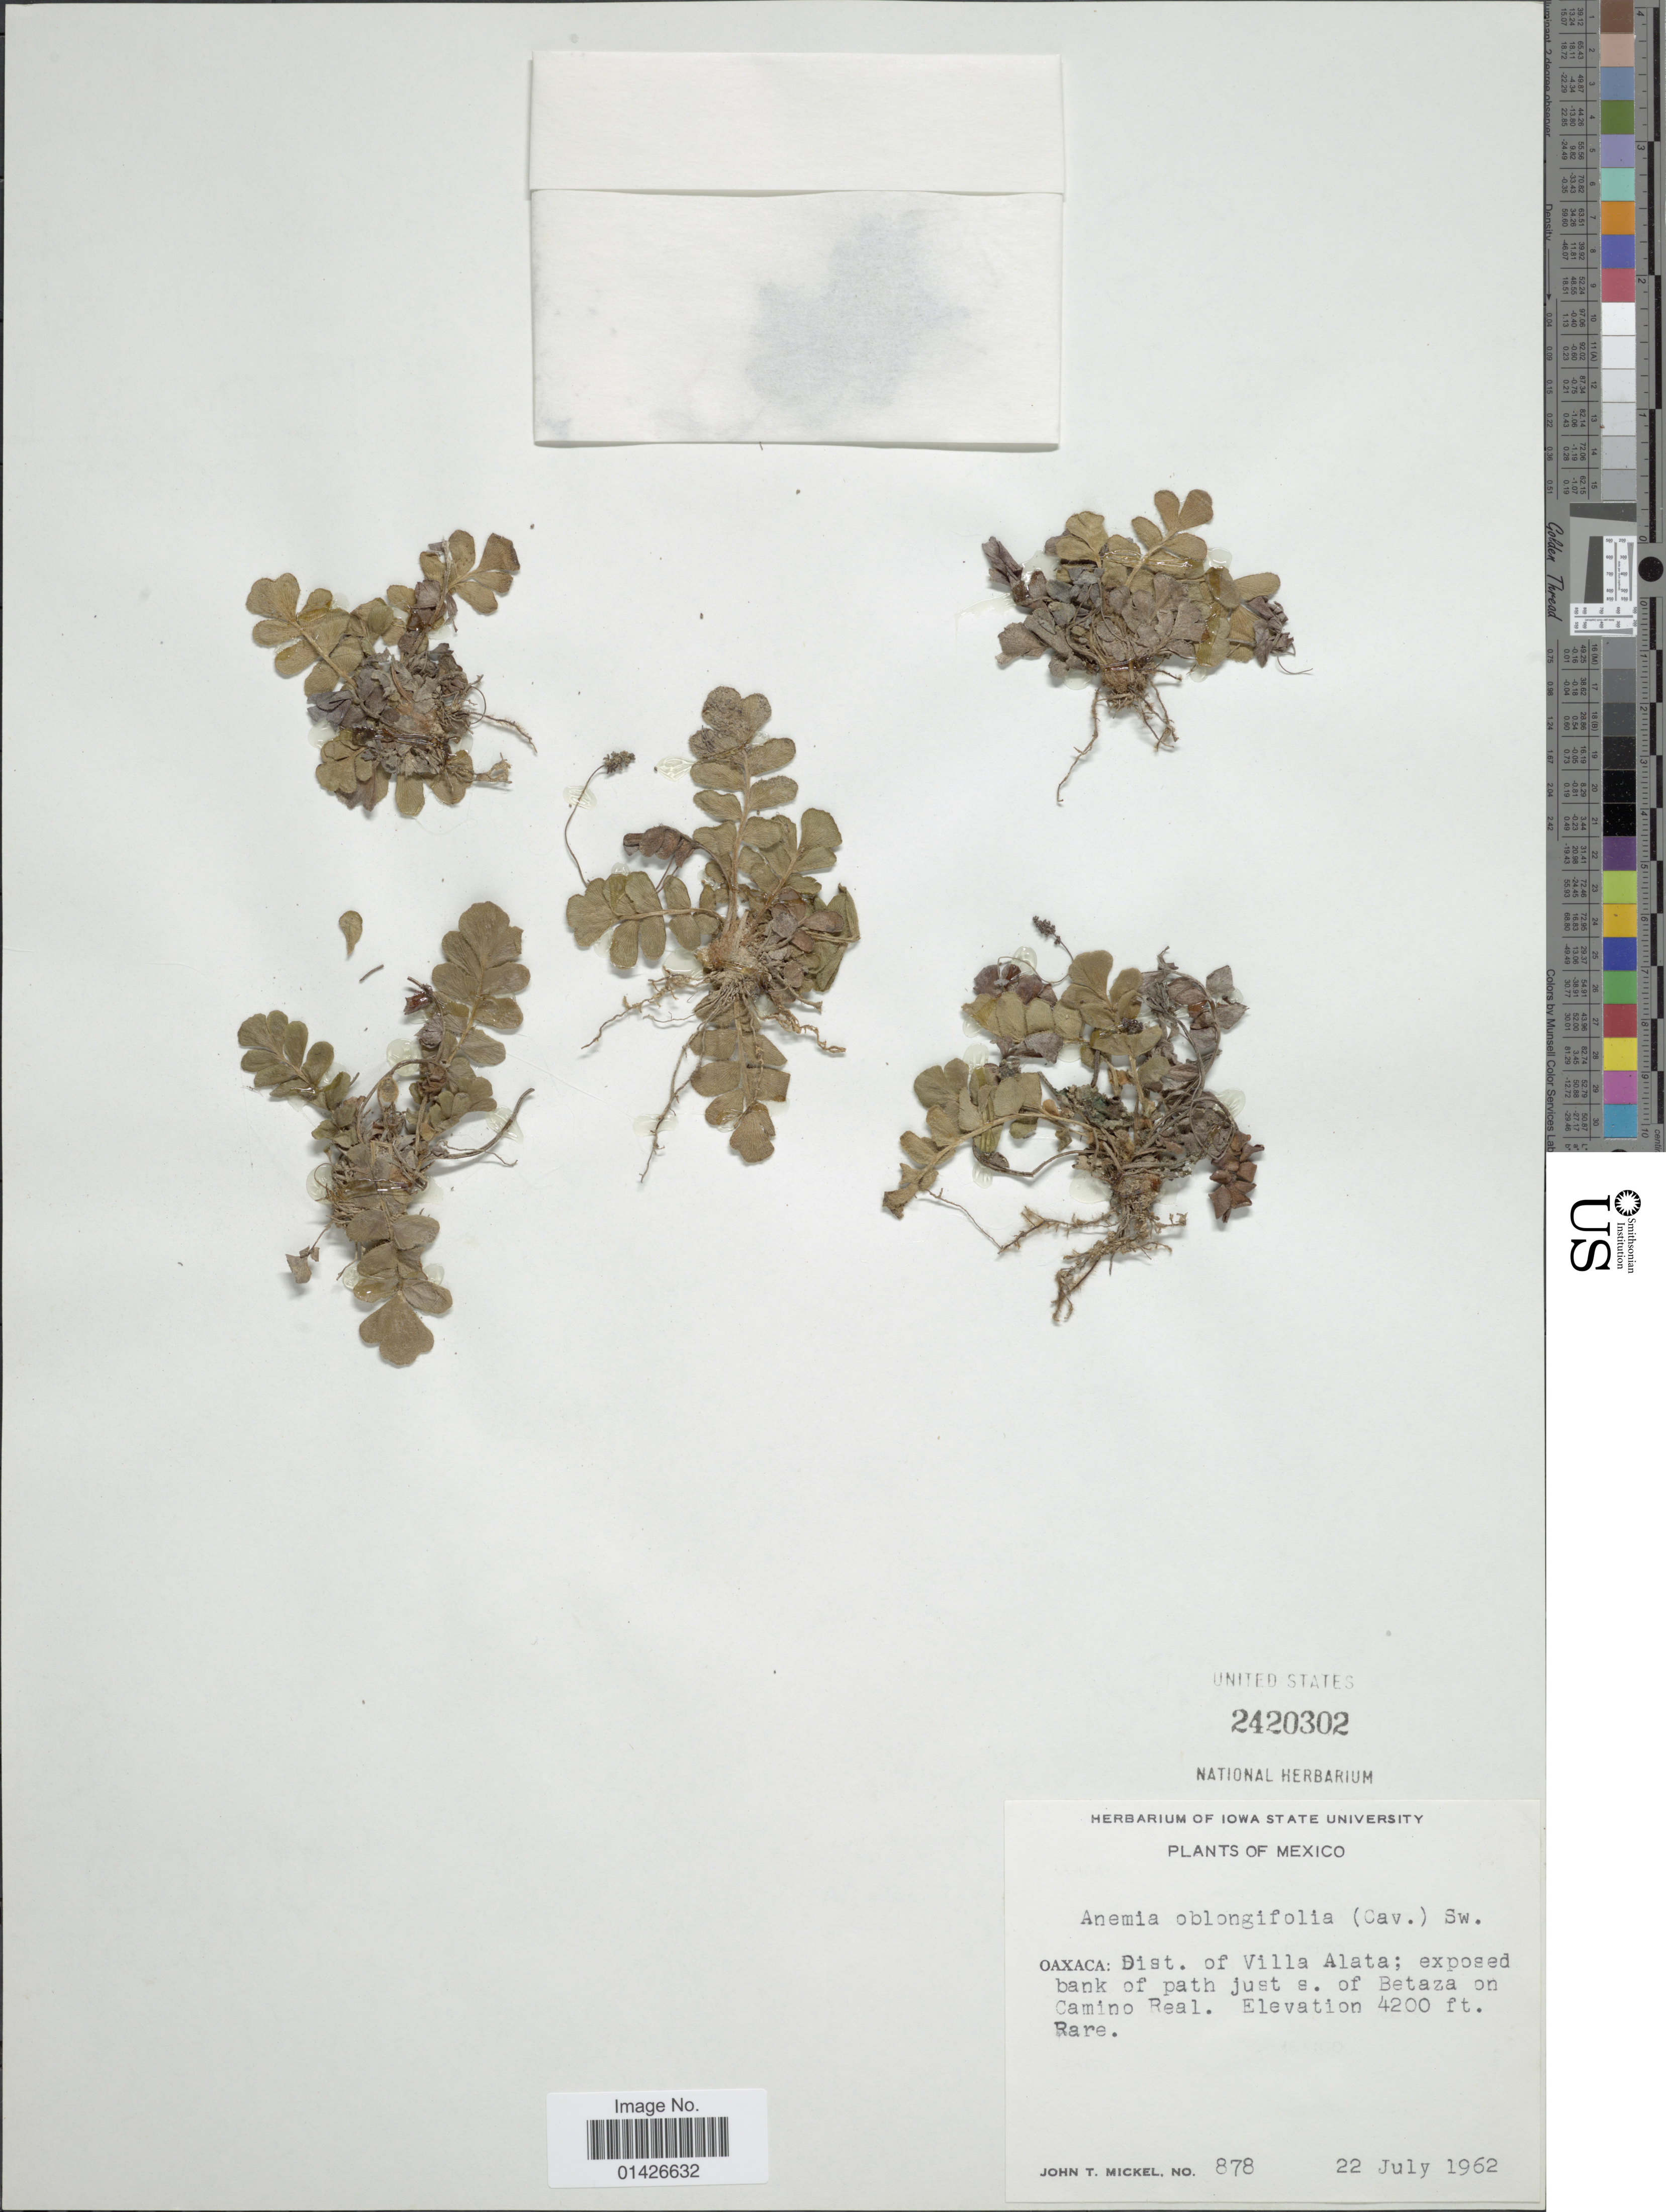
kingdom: Plantae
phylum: Tracheophyta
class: Polypodiopsida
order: Schizaeales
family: Anemiaceae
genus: Anemia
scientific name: Anemia oblongifolia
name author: (Cav.) Sw.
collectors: J. T. Mickel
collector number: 878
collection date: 1962-07-22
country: Mexico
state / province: Oaxaca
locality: Dist. of Villa Alata; exposed bank of path just s. of Betaza on Camino Real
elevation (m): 1280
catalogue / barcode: US 2420302